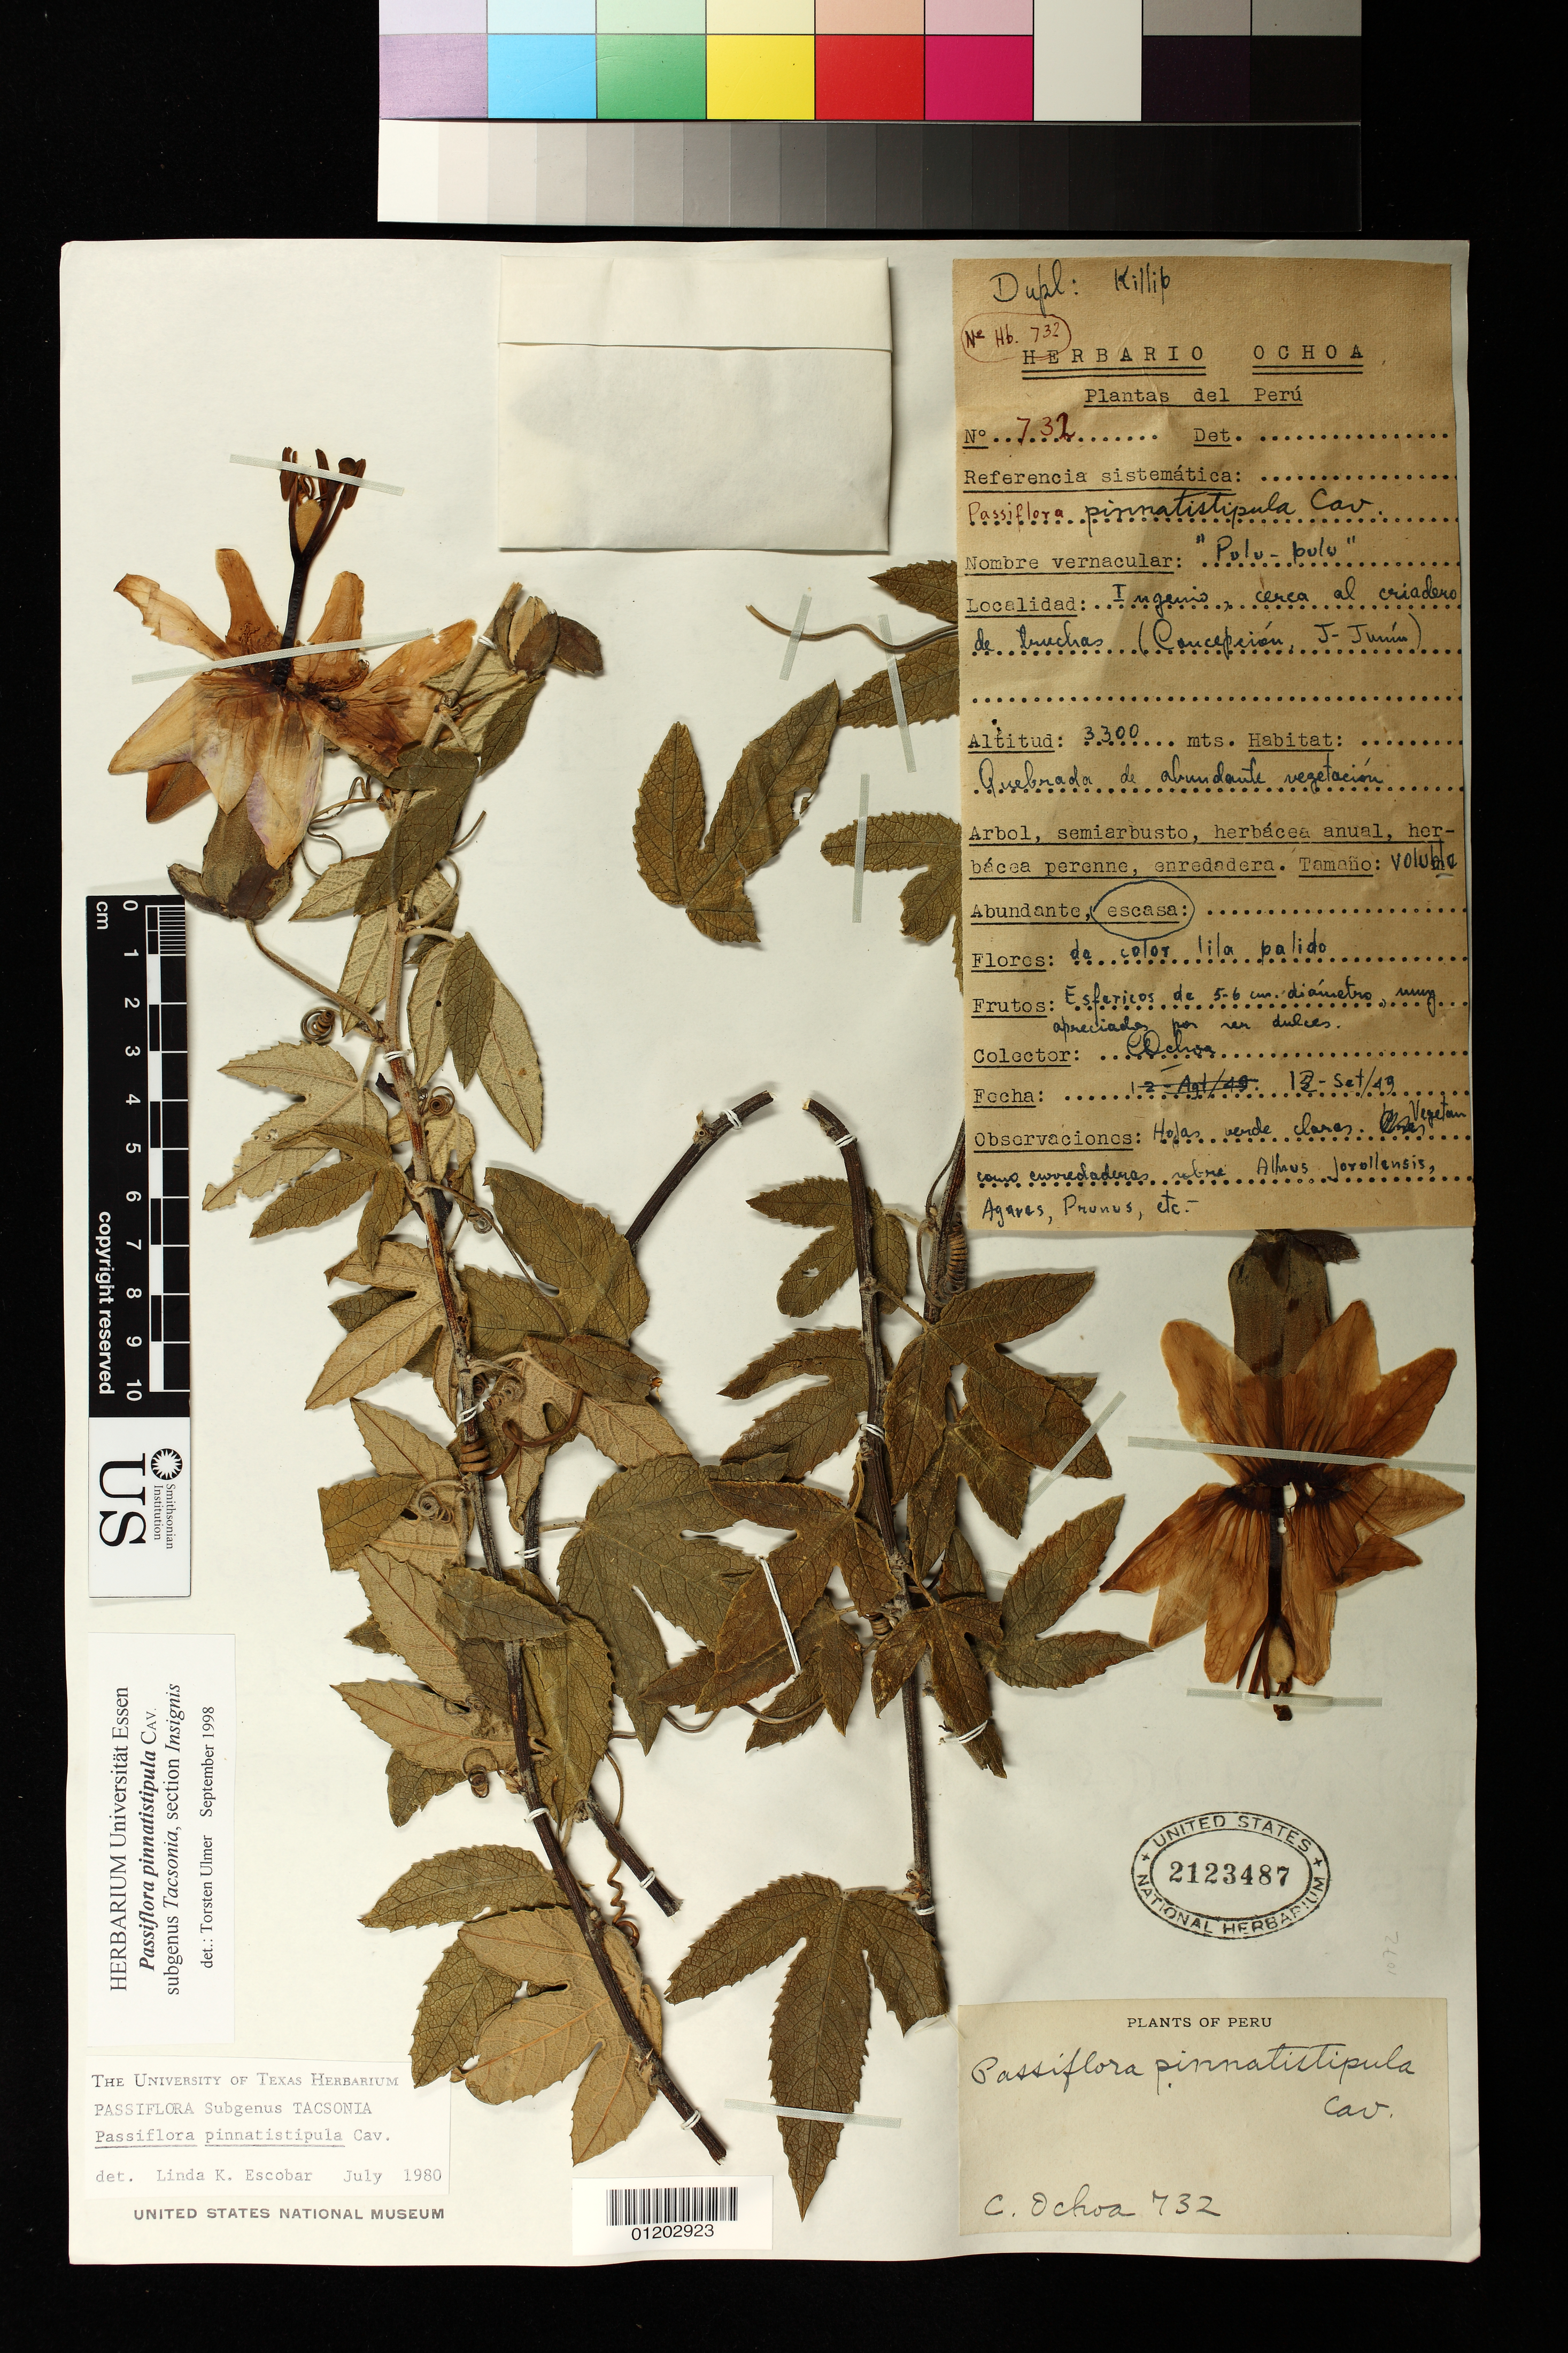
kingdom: Plantae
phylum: Tracheophyta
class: Magnoliopsida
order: Malpighiales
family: Passifloraceae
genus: Passiflora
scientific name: Passiflora pinnatistipula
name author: Cav.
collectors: C. M. Ochoa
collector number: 732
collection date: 1949-09-12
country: Peru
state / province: Junín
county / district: Huancayo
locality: Ingenio, Concepcion, cerca al criadero de truchas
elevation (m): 3300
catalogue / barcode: US 2123487